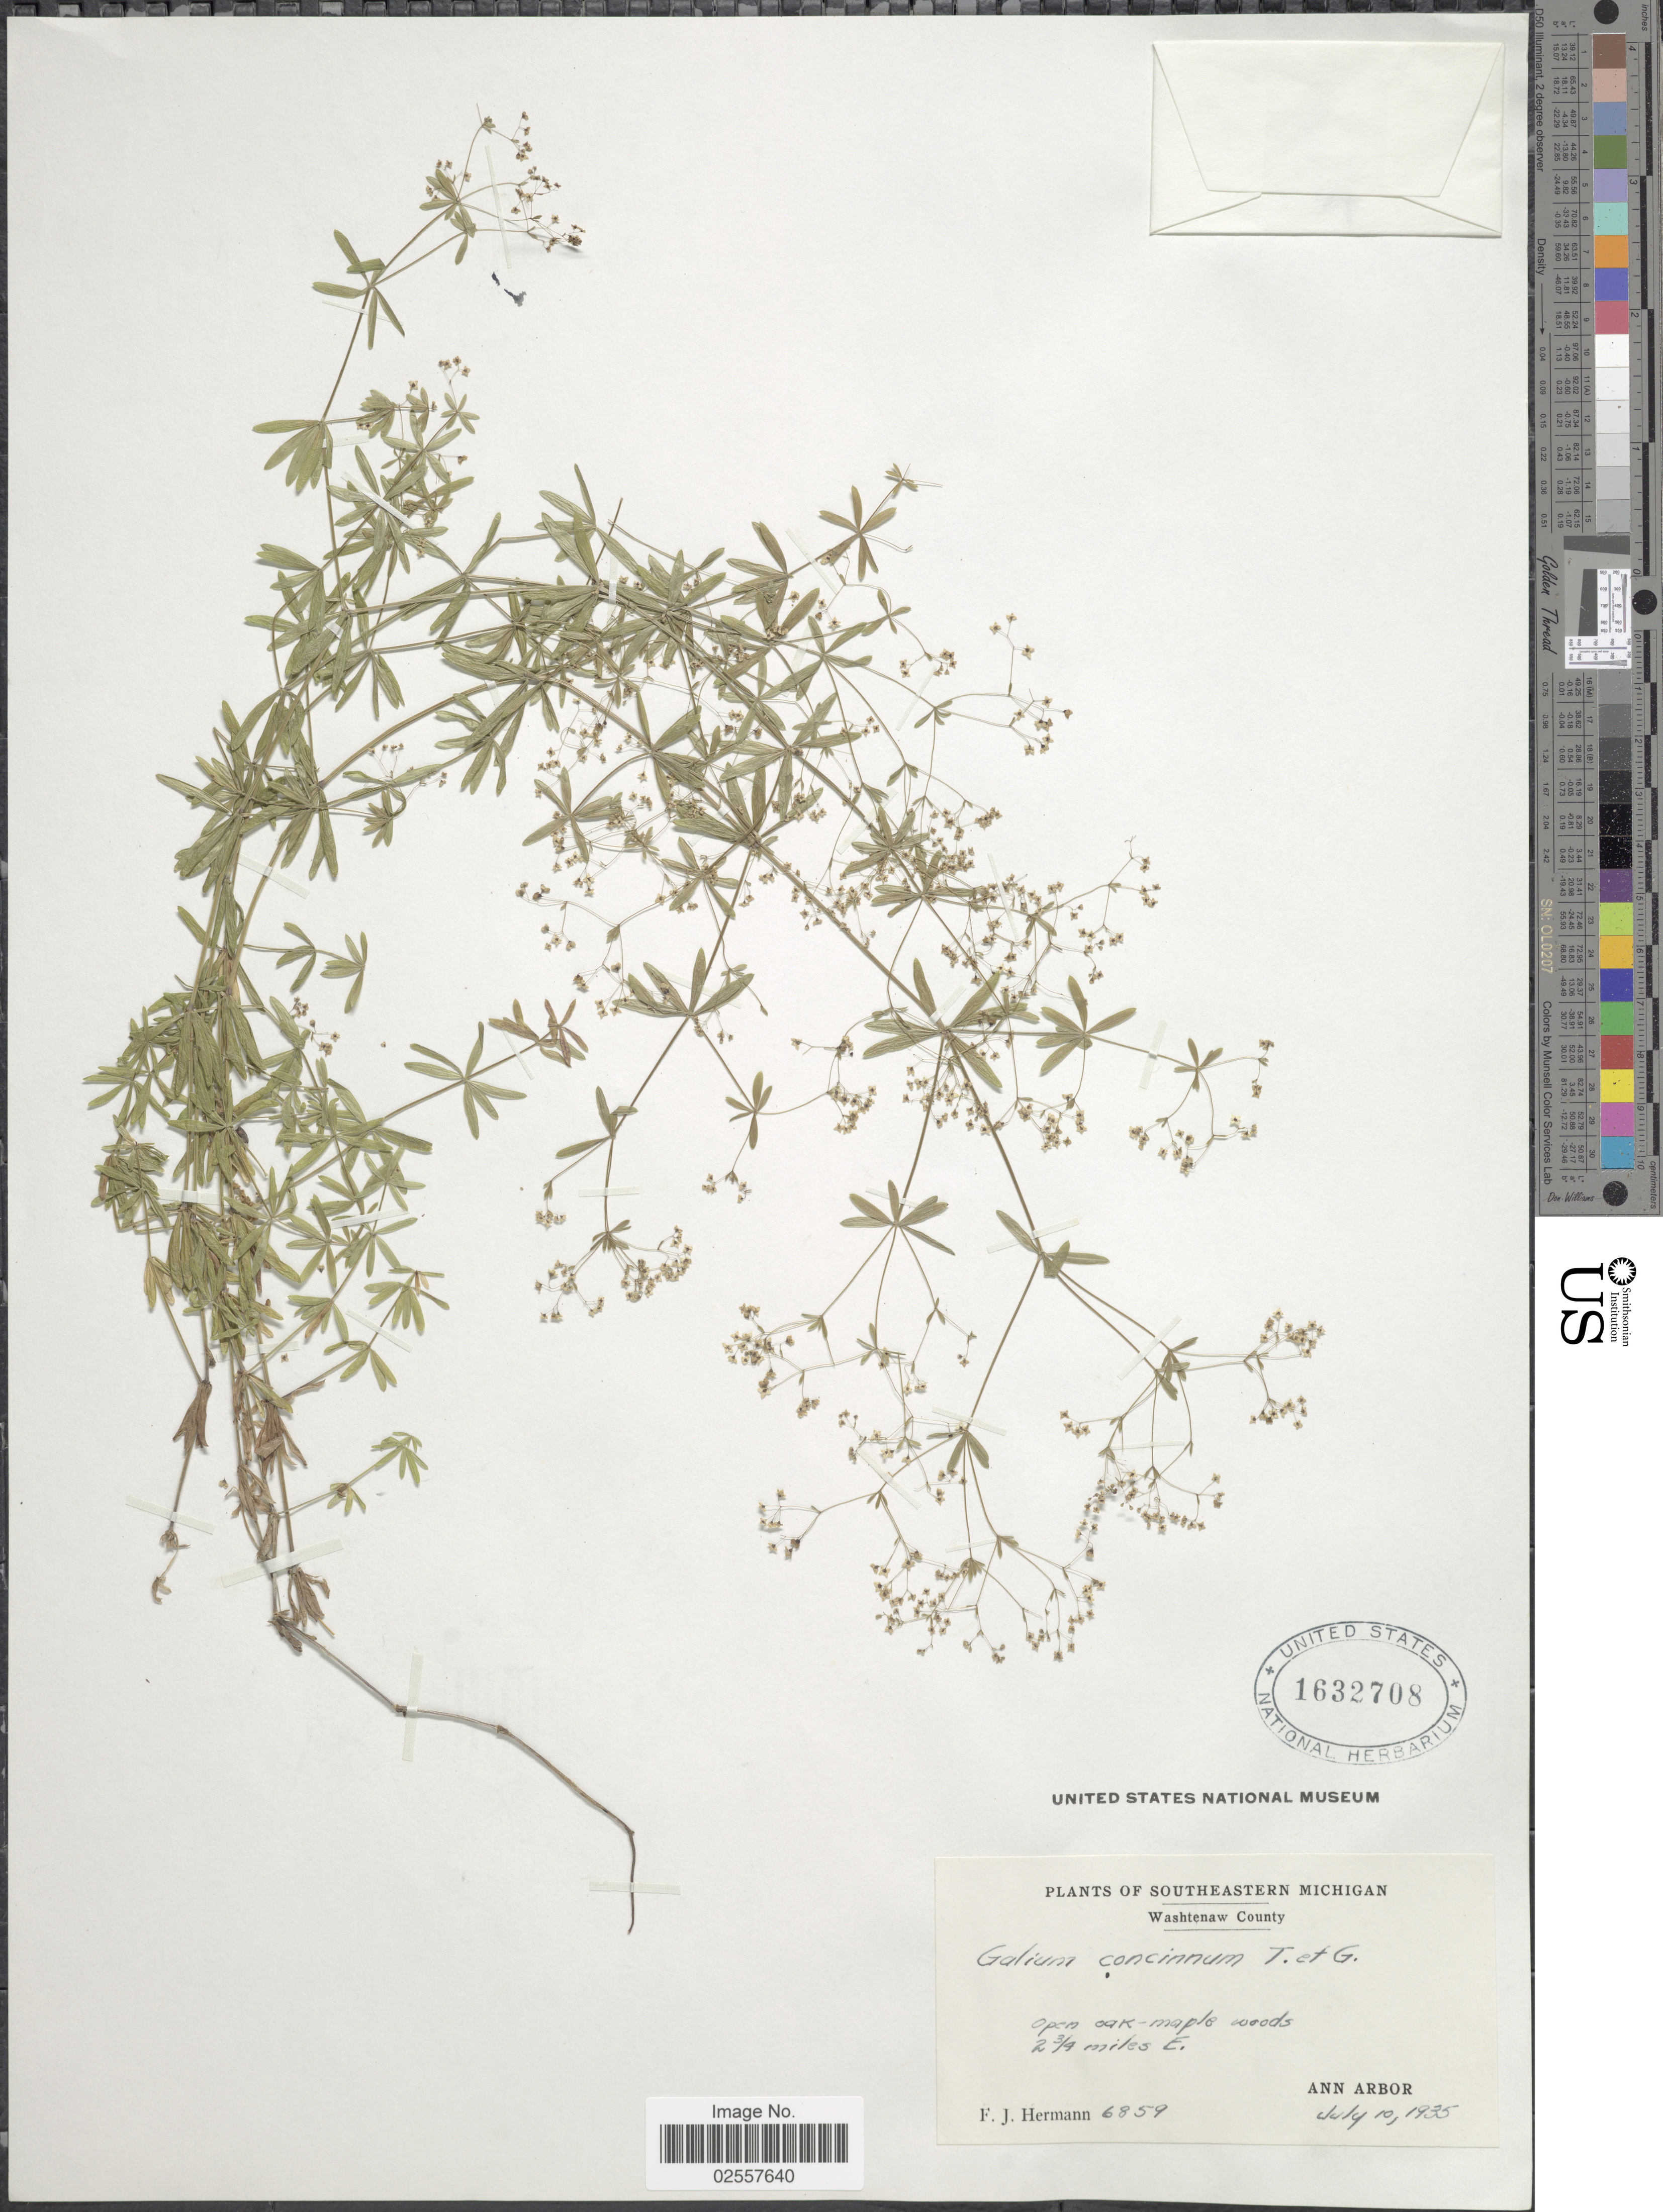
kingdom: Plantae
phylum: Tracheophyta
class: Magnoliopsida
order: Gentianales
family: Rubiaceae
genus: Galium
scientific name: Galium concinnum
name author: Torr. & A. Gray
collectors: F. J. Hermann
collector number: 6859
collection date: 1935-07-10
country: United States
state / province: Michigan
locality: Southeastern Michigan. Washtenaw County. Open oak-maple woods. 2 3/4 miles E. Ann Arbor.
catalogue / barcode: US 1632708